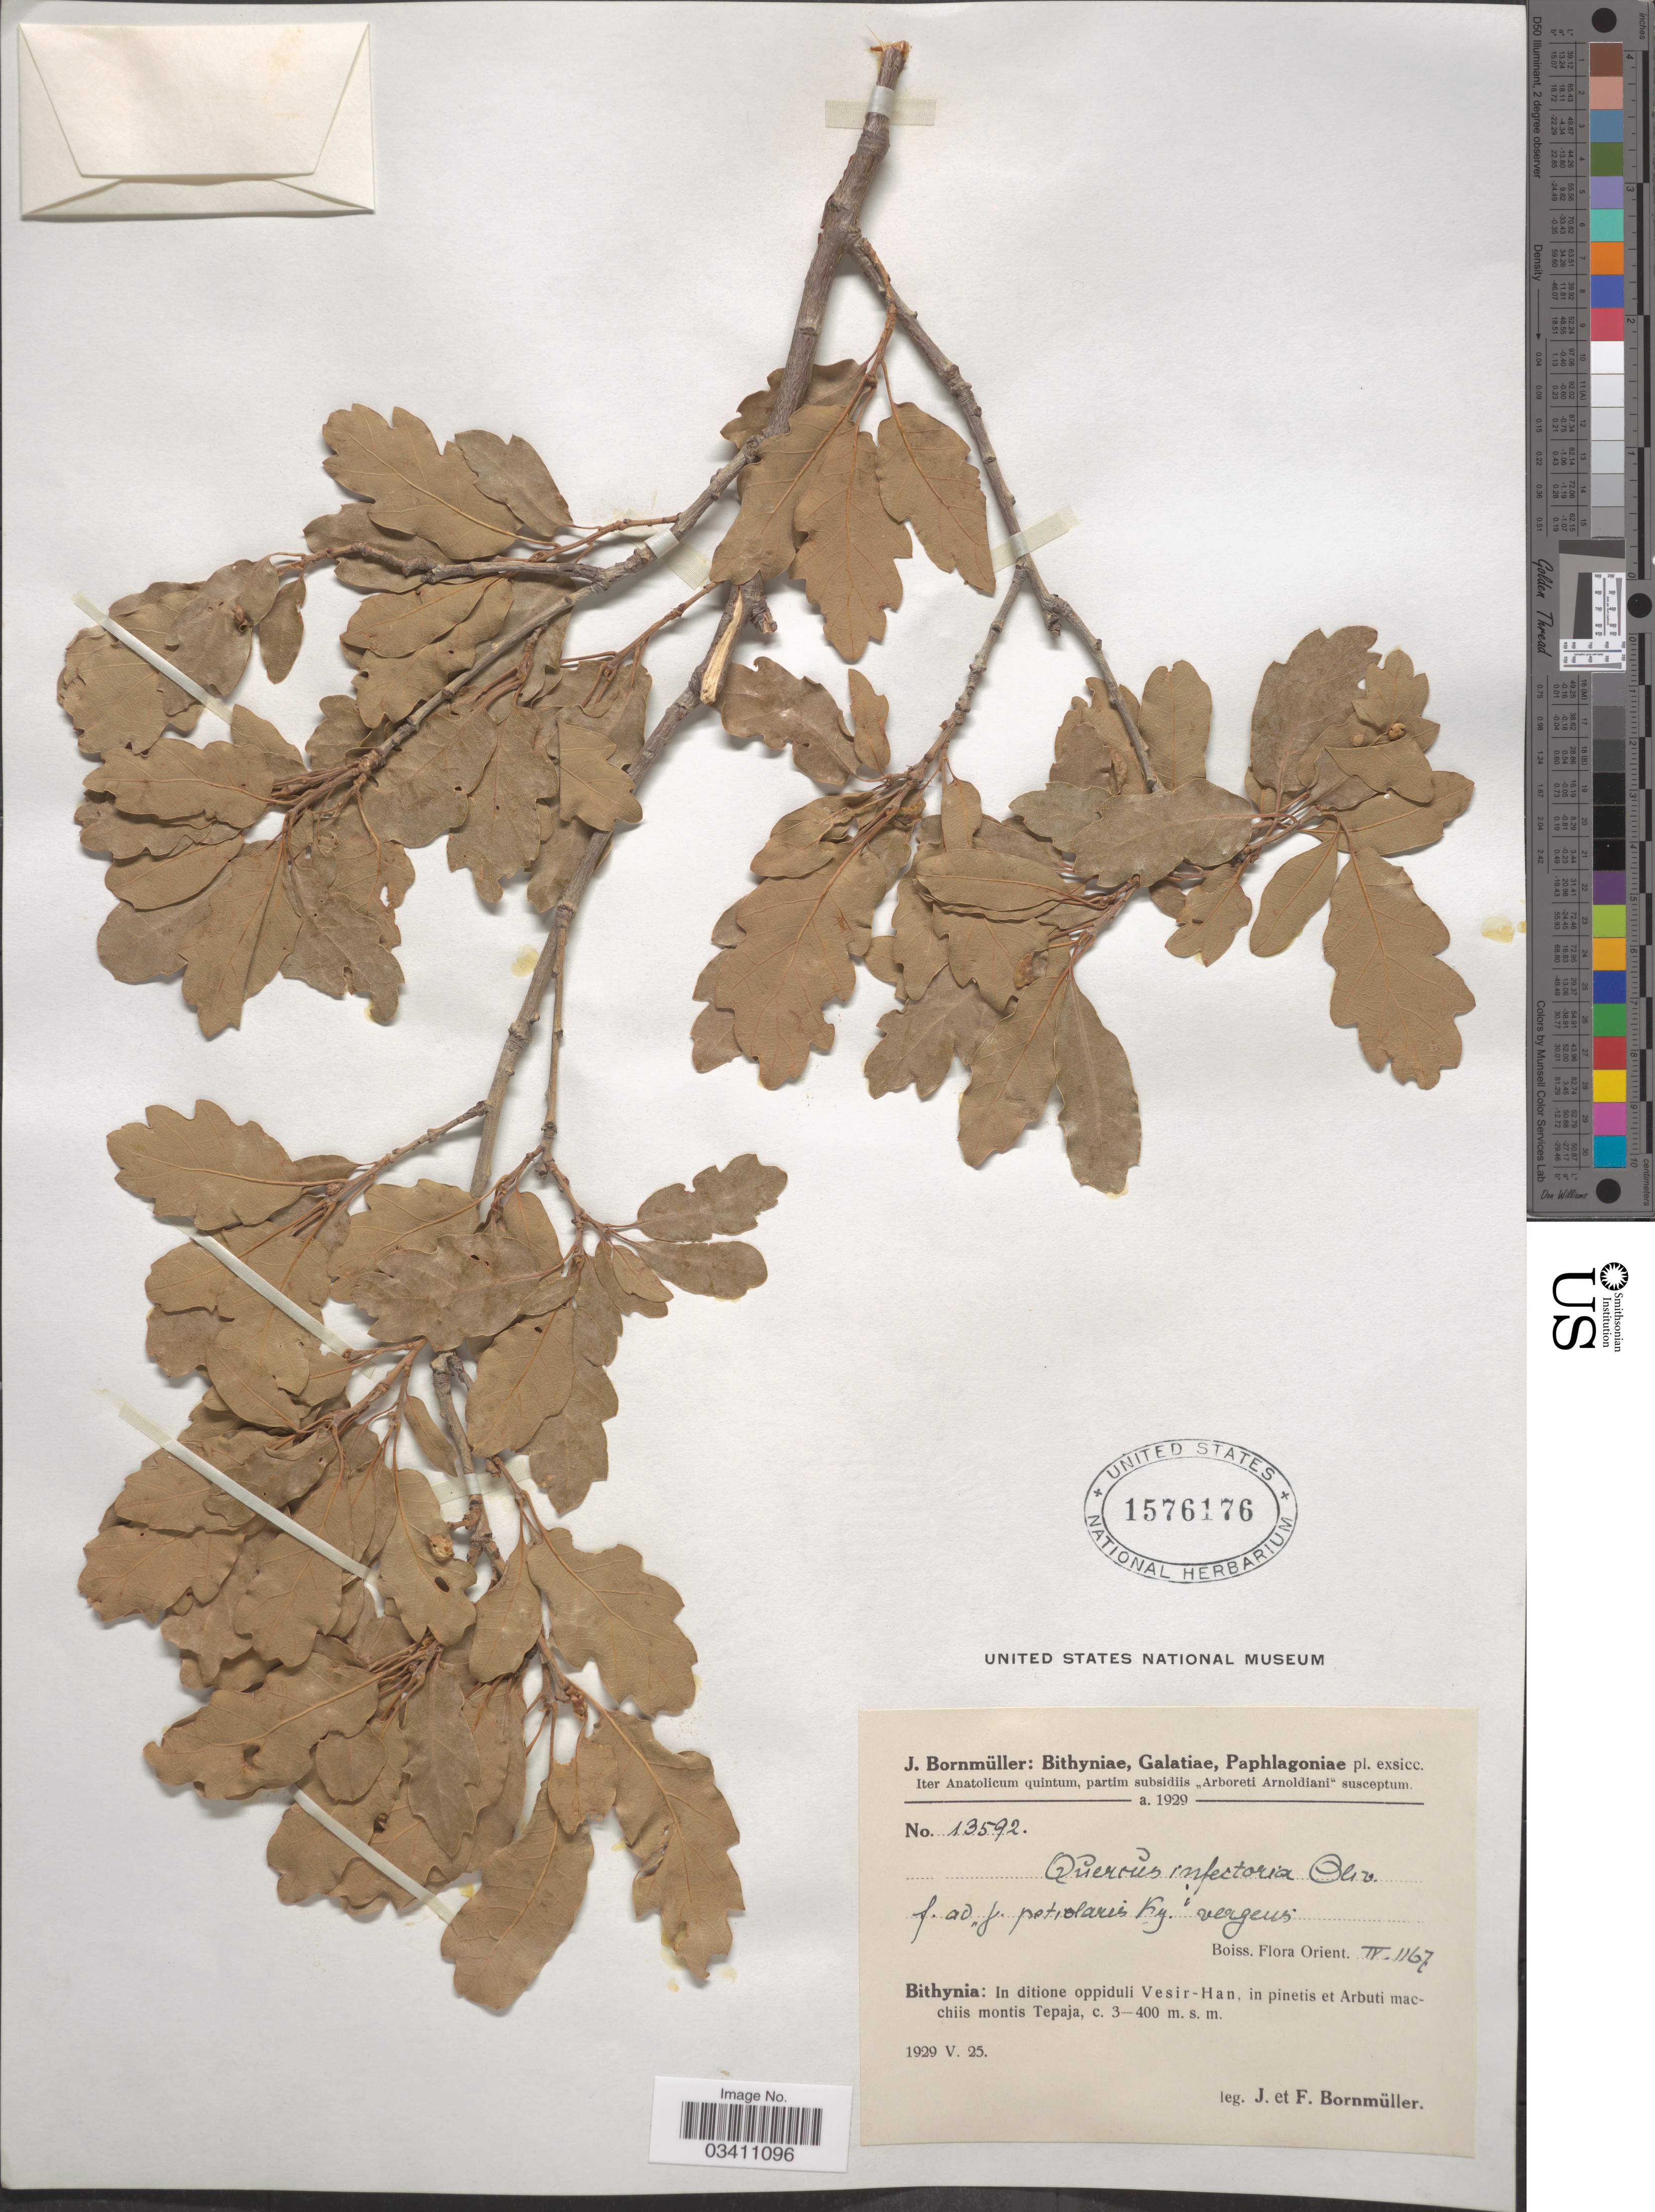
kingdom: Plantae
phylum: Tracheophyta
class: Magnoliopsida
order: Fagales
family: Fagaceae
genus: Quercus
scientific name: Quercus infectoria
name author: Olivier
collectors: J. Bornmüller & F. Bornmüller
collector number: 13592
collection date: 1929-05-25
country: Turkey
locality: Bithynia: In ditione oppiduli Vesir-Han, in pinetis et Arbuti macchiis montis Tepaja.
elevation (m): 300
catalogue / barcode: US 1576176